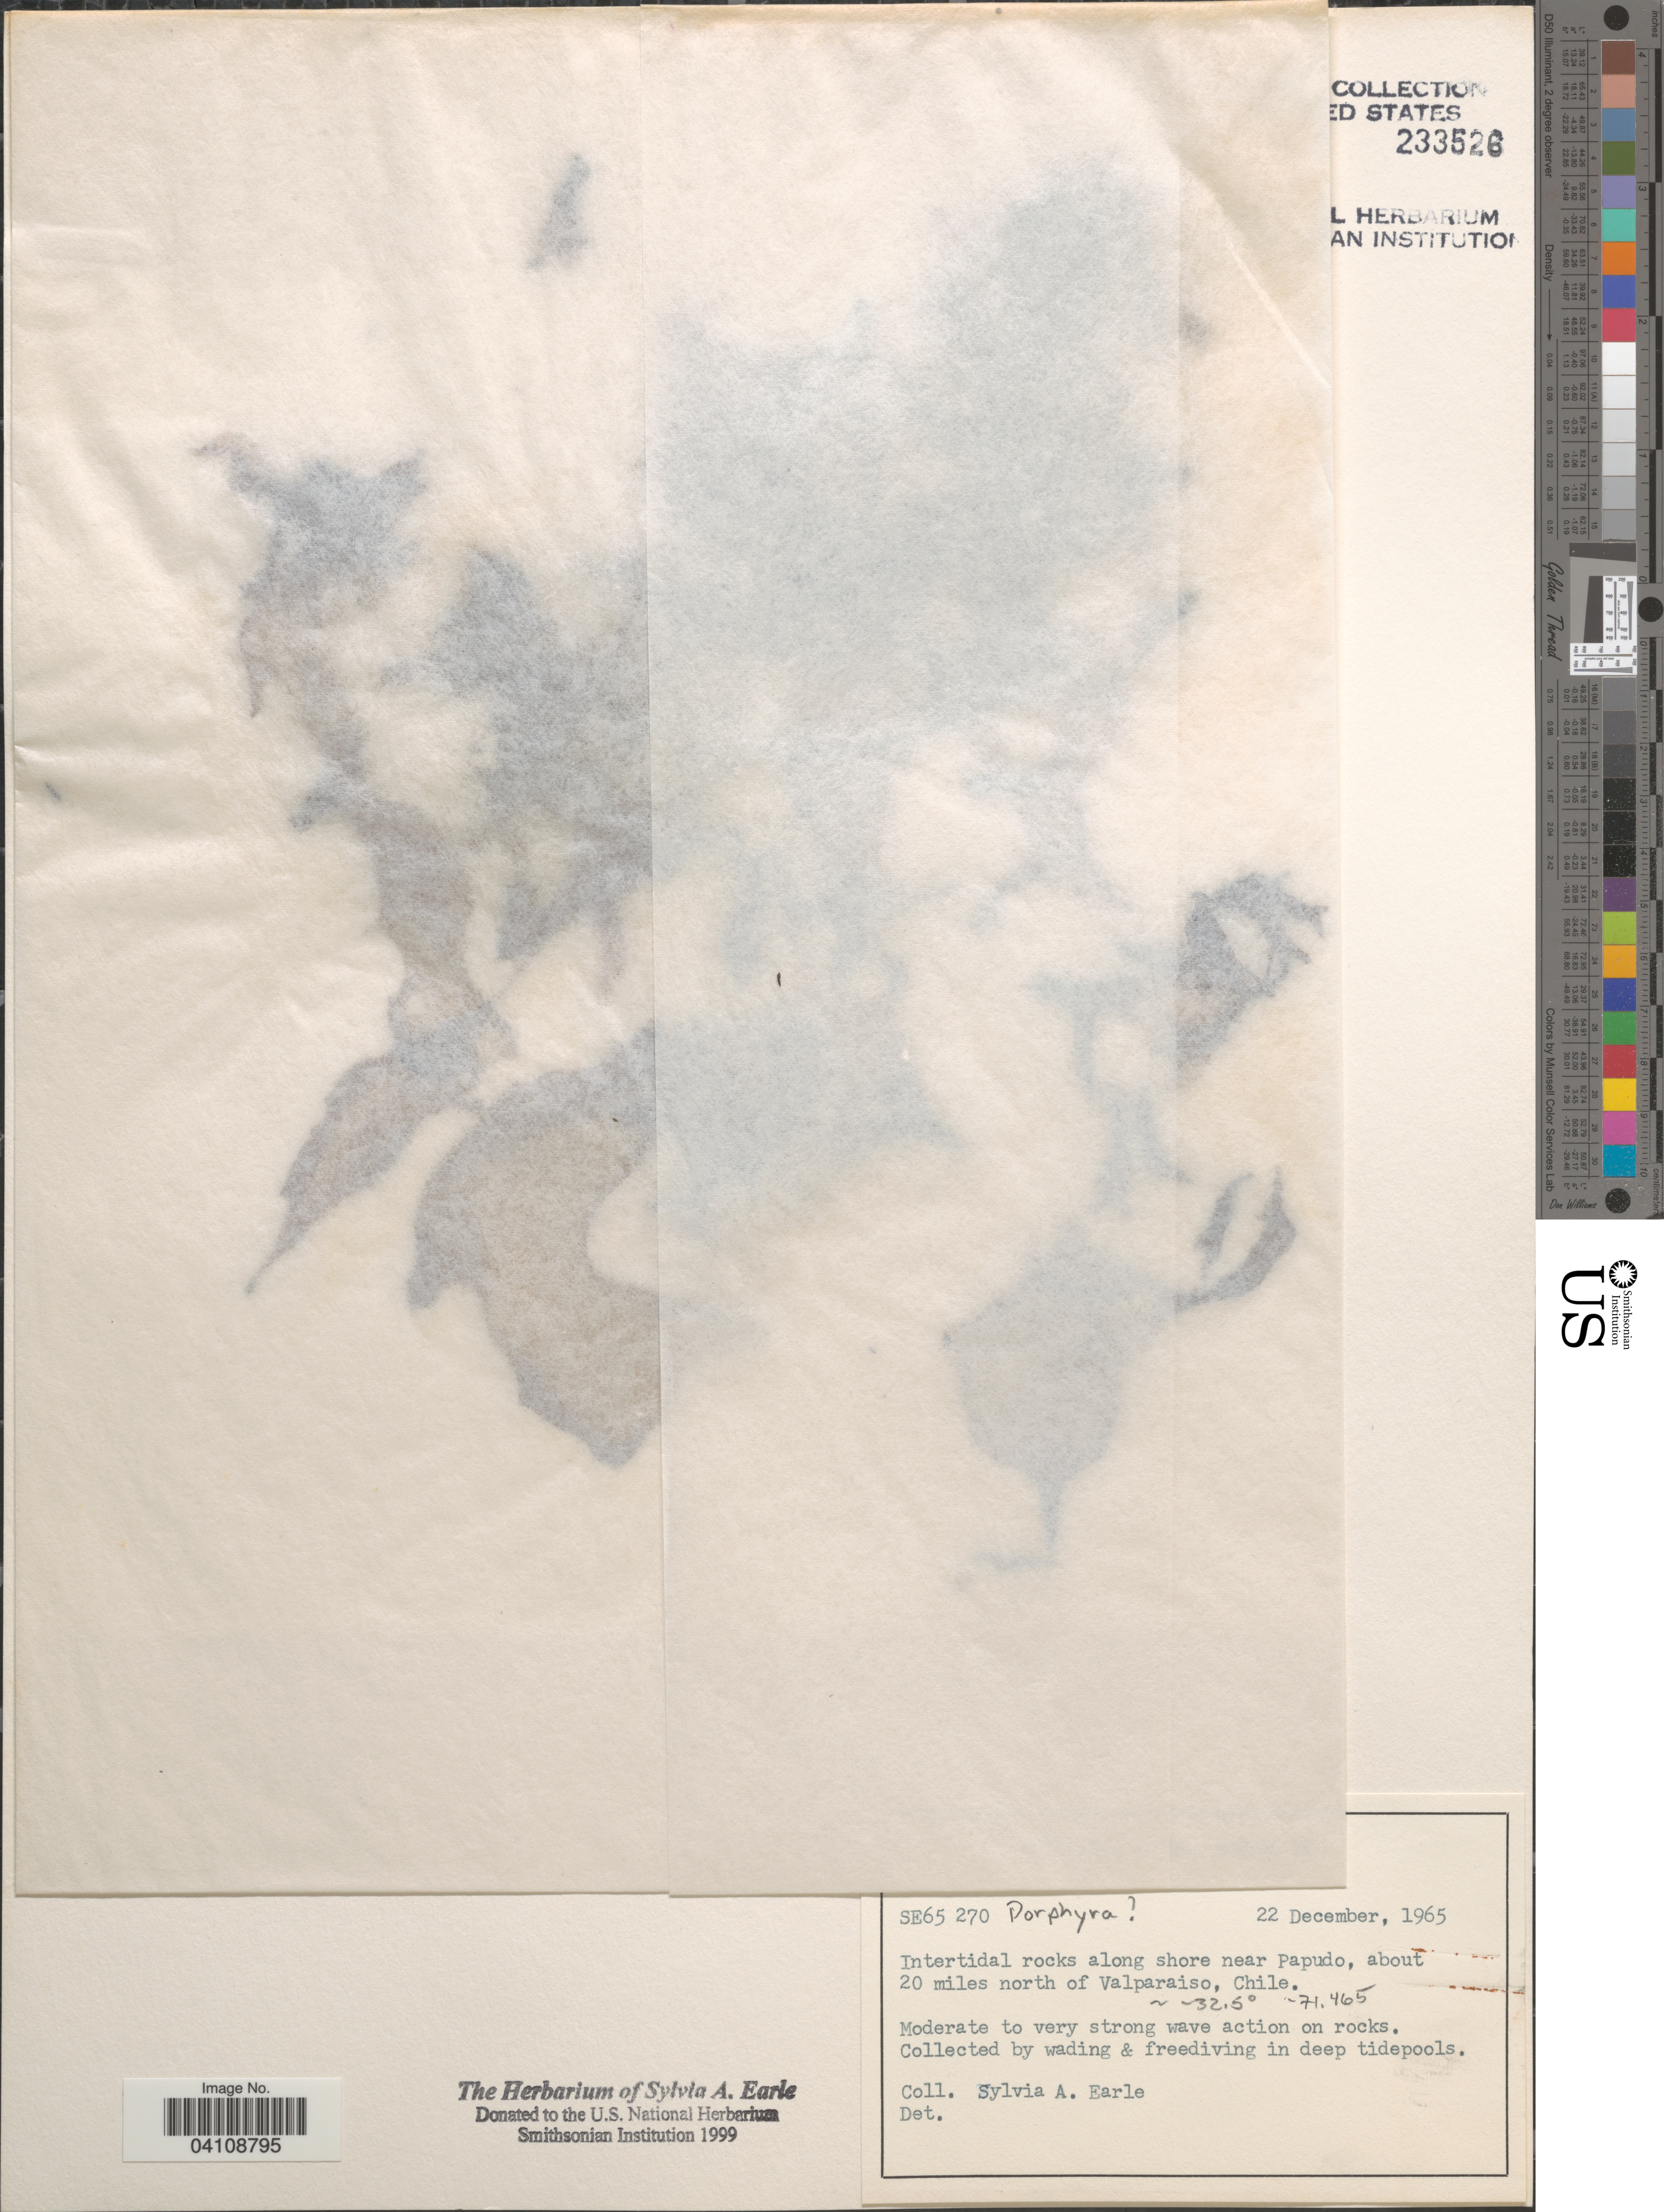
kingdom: Plantae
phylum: Rhodophyta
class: Bangiophyceae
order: Bangiales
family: Bangiaceae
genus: Porphyra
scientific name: Porphyra sp.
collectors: S. A. Earle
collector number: SE65270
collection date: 1965-12-22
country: Chile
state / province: Valparaíso (V)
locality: Intertidal rocks along shore near Papudo, about 20 miles north of Valparaiso.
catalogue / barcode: US 233526